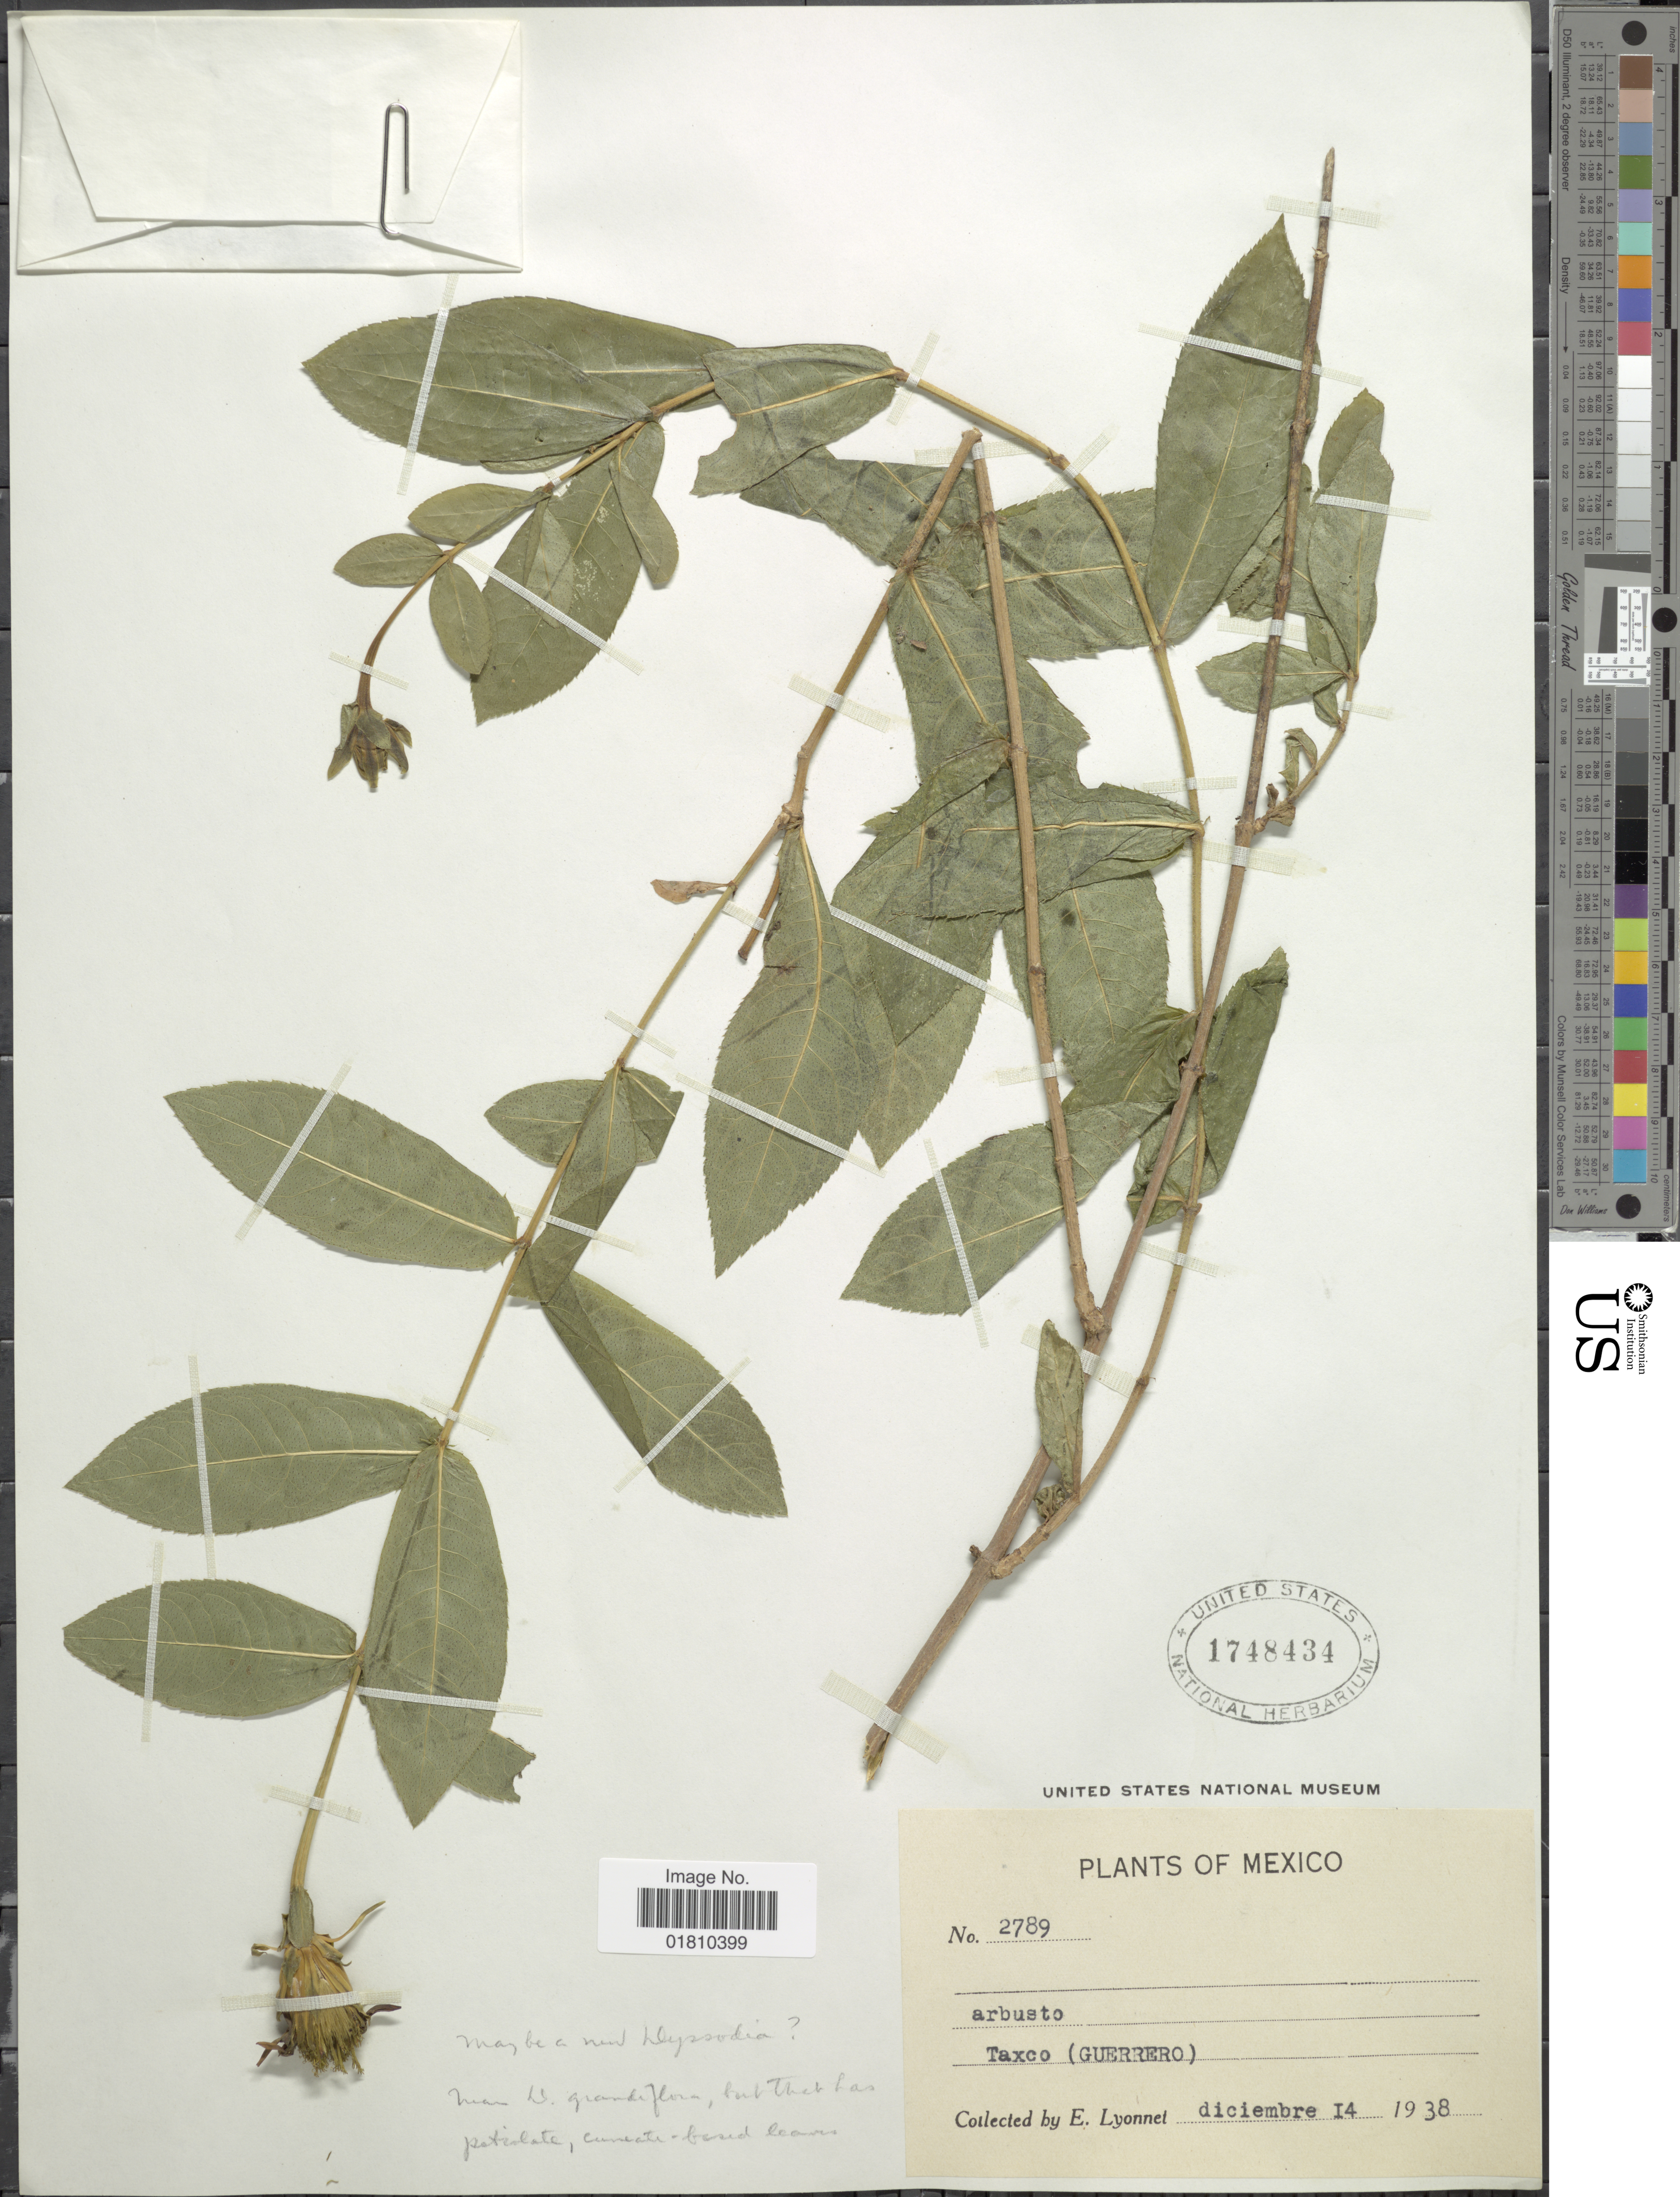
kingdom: Plantae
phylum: Tracheophyta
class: Magnoliopsida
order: Asterales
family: Asteraceae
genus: Boeberoides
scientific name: Boeberoides grandiflora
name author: (DC.) Strother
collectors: E. Lyonnet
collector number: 2789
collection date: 1938-12-14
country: Mexico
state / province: Guerrero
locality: Taxco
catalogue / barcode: US 1748434